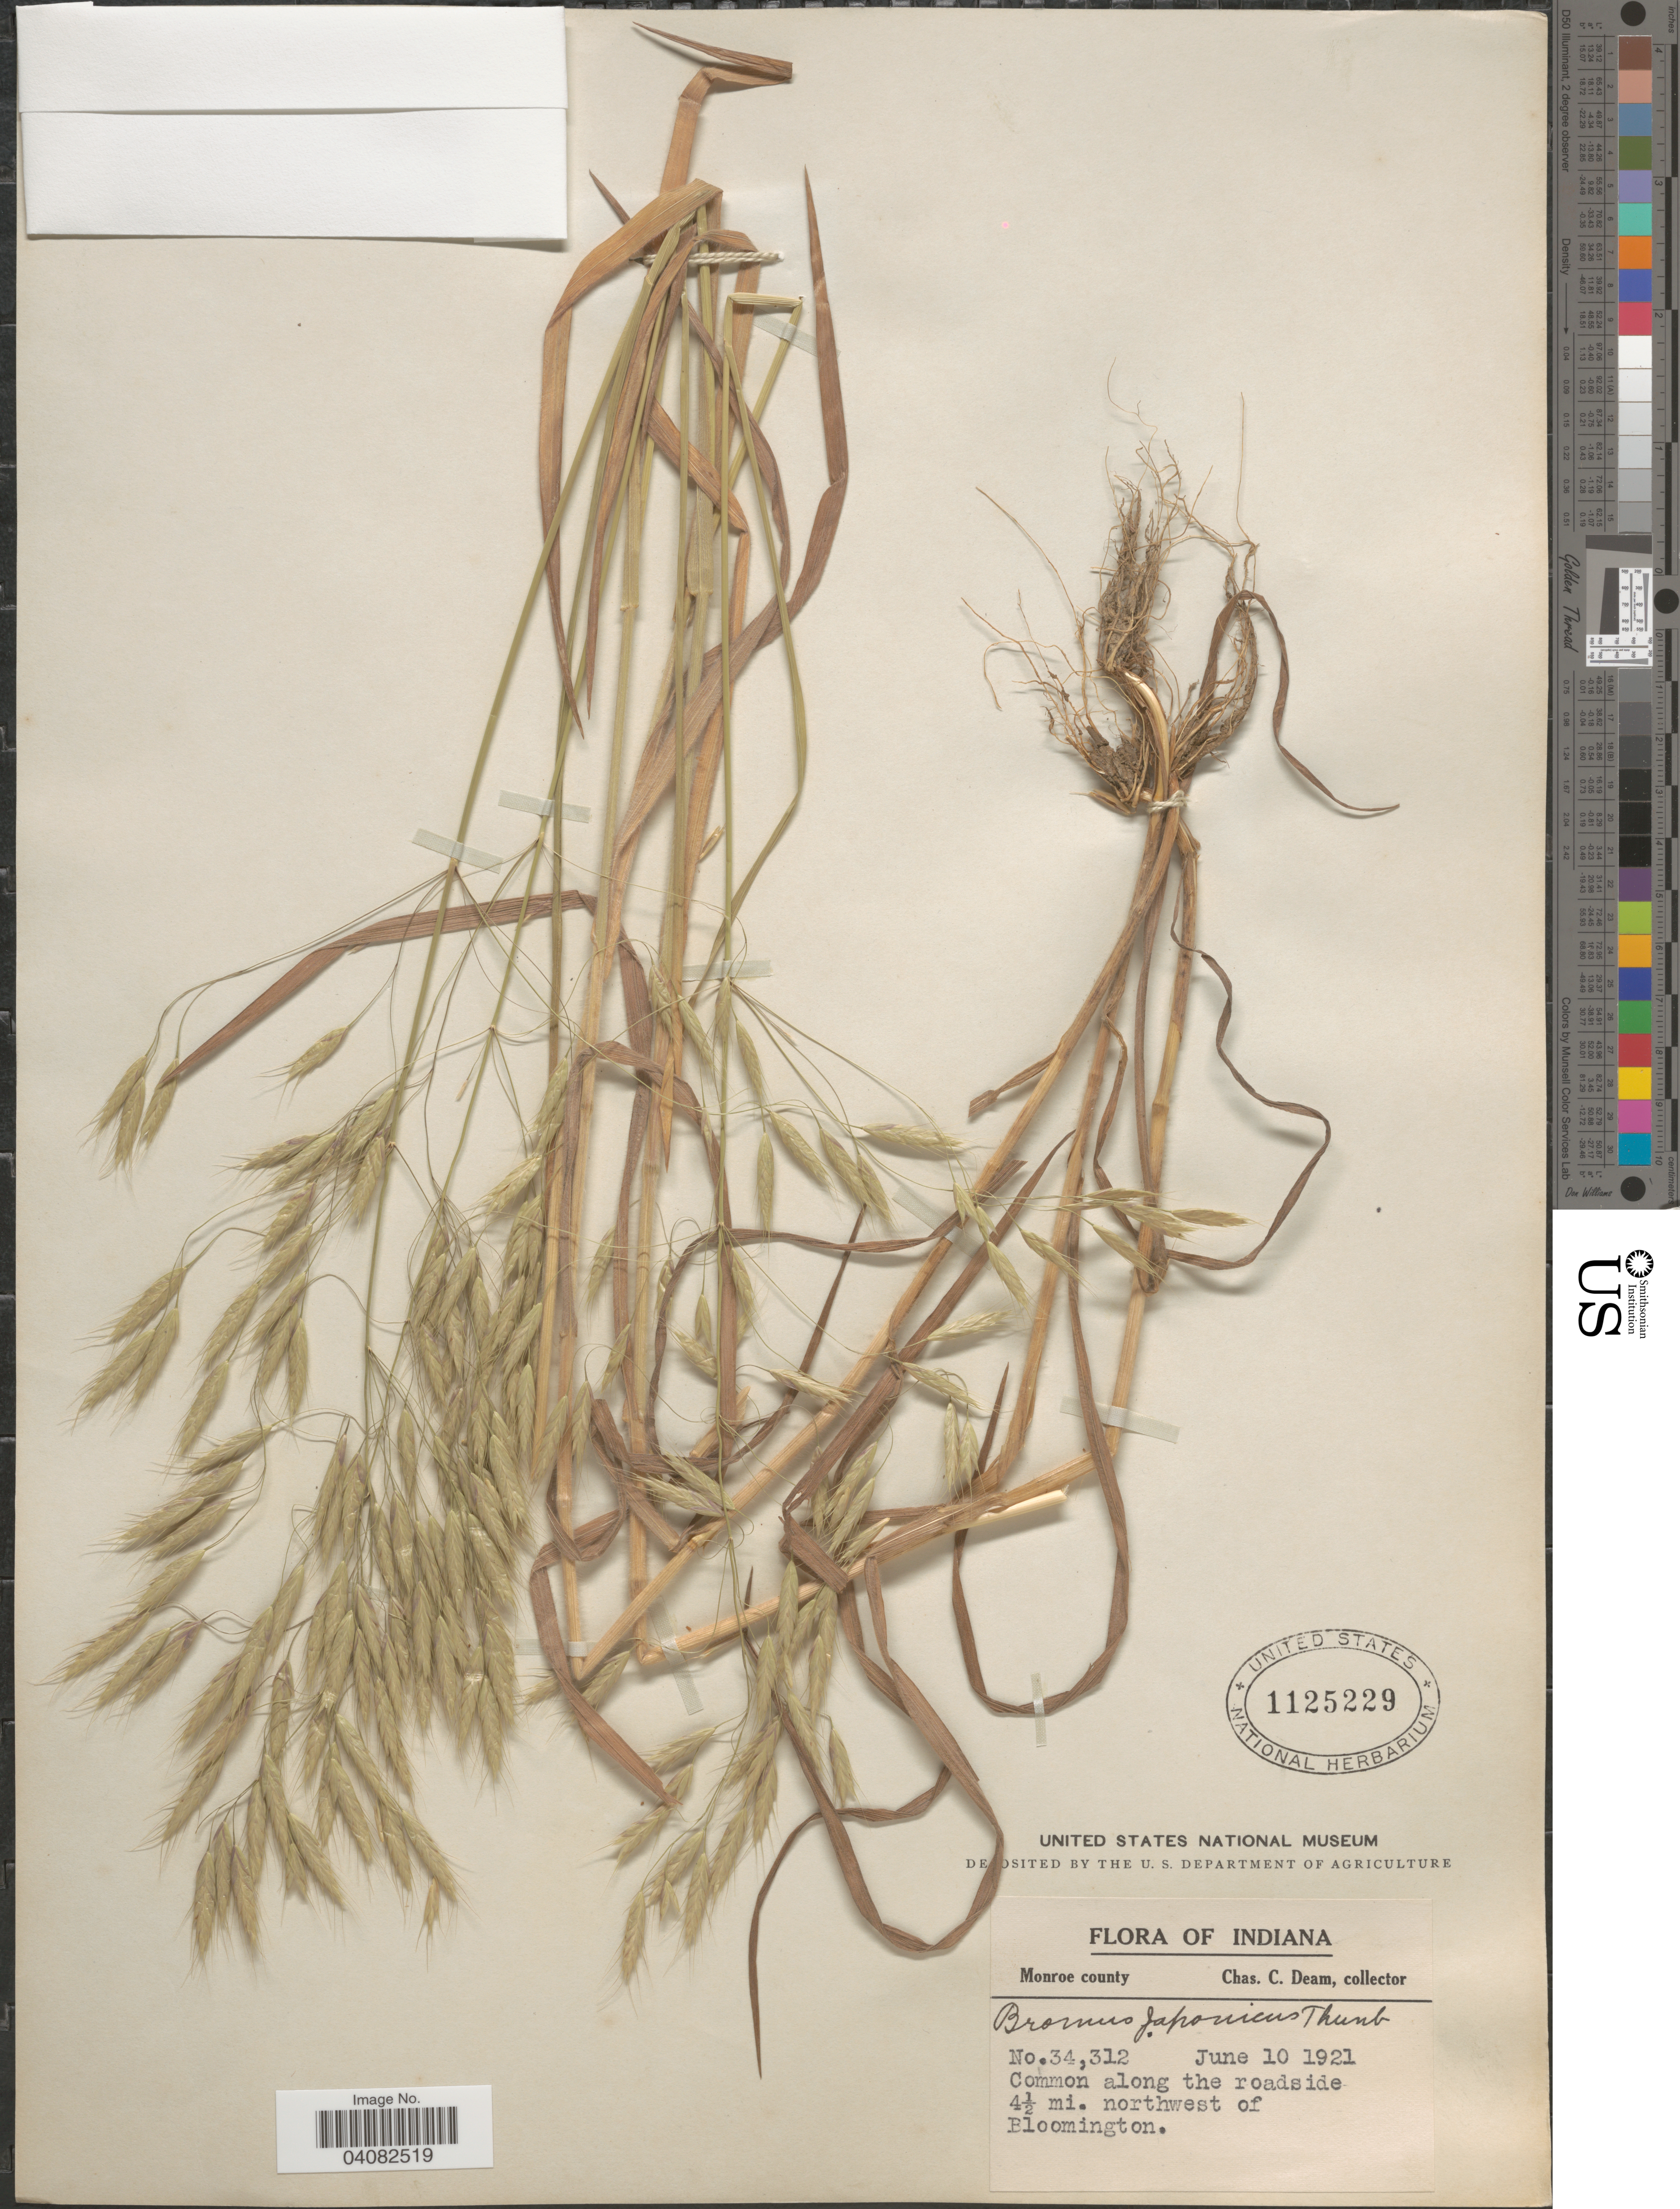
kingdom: Plantae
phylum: Tracheophyta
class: Liliopsida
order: Poales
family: Poaceae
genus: Bromus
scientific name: Bromus intermedius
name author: Gussone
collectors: C. C. Deam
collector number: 34312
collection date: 1921-06-10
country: United States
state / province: Indiana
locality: Monroe County. Common along the roadside 4½ mi. northwest of Bloomington.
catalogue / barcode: US 1125229